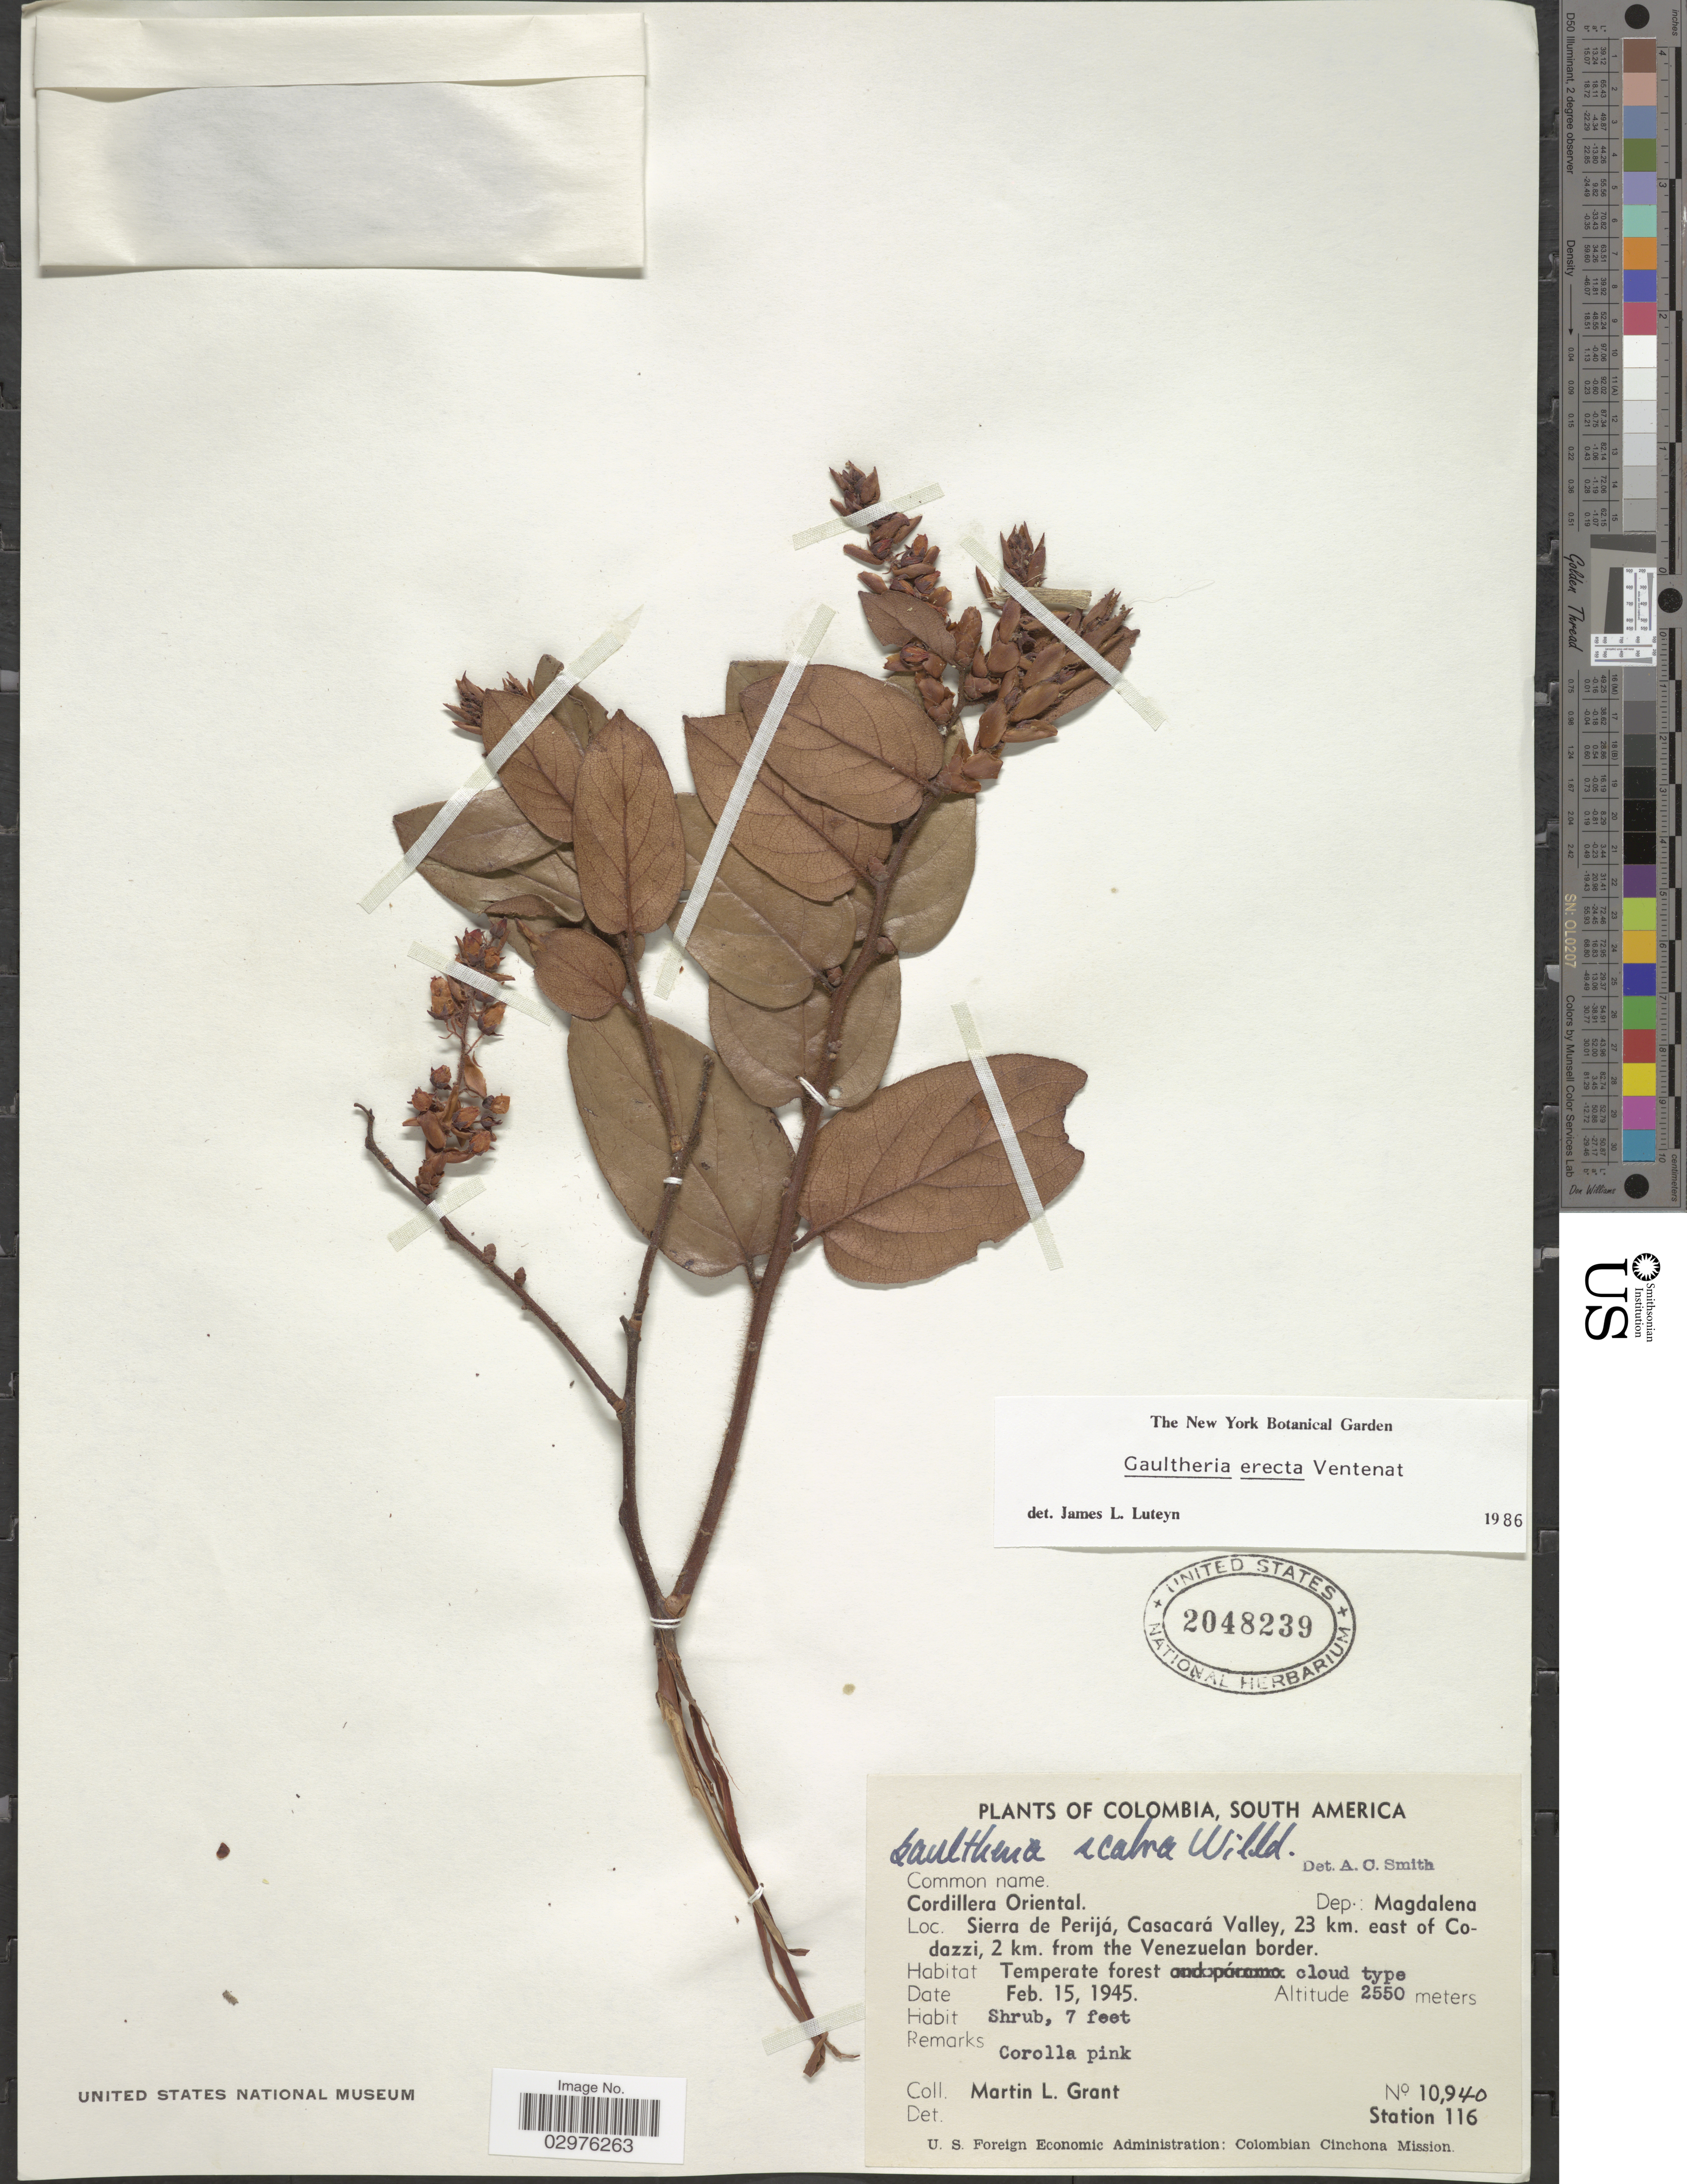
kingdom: Plantae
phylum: Tracheophyta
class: Magnoliopsida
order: Ericales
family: Ericaceae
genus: Gaultheria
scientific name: Gaultheria erecta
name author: Vent.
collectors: M. L. Grant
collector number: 10940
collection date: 1945-02-15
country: Colombia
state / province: Magdalena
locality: South America. Cordillera Oriental. Dep.: Magdalena. Sierra de Perijá, Casacará Valley, 23 km. east of Codazzi, 2 km. from the Venezuelan border.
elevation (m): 2550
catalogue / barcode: US 2048239